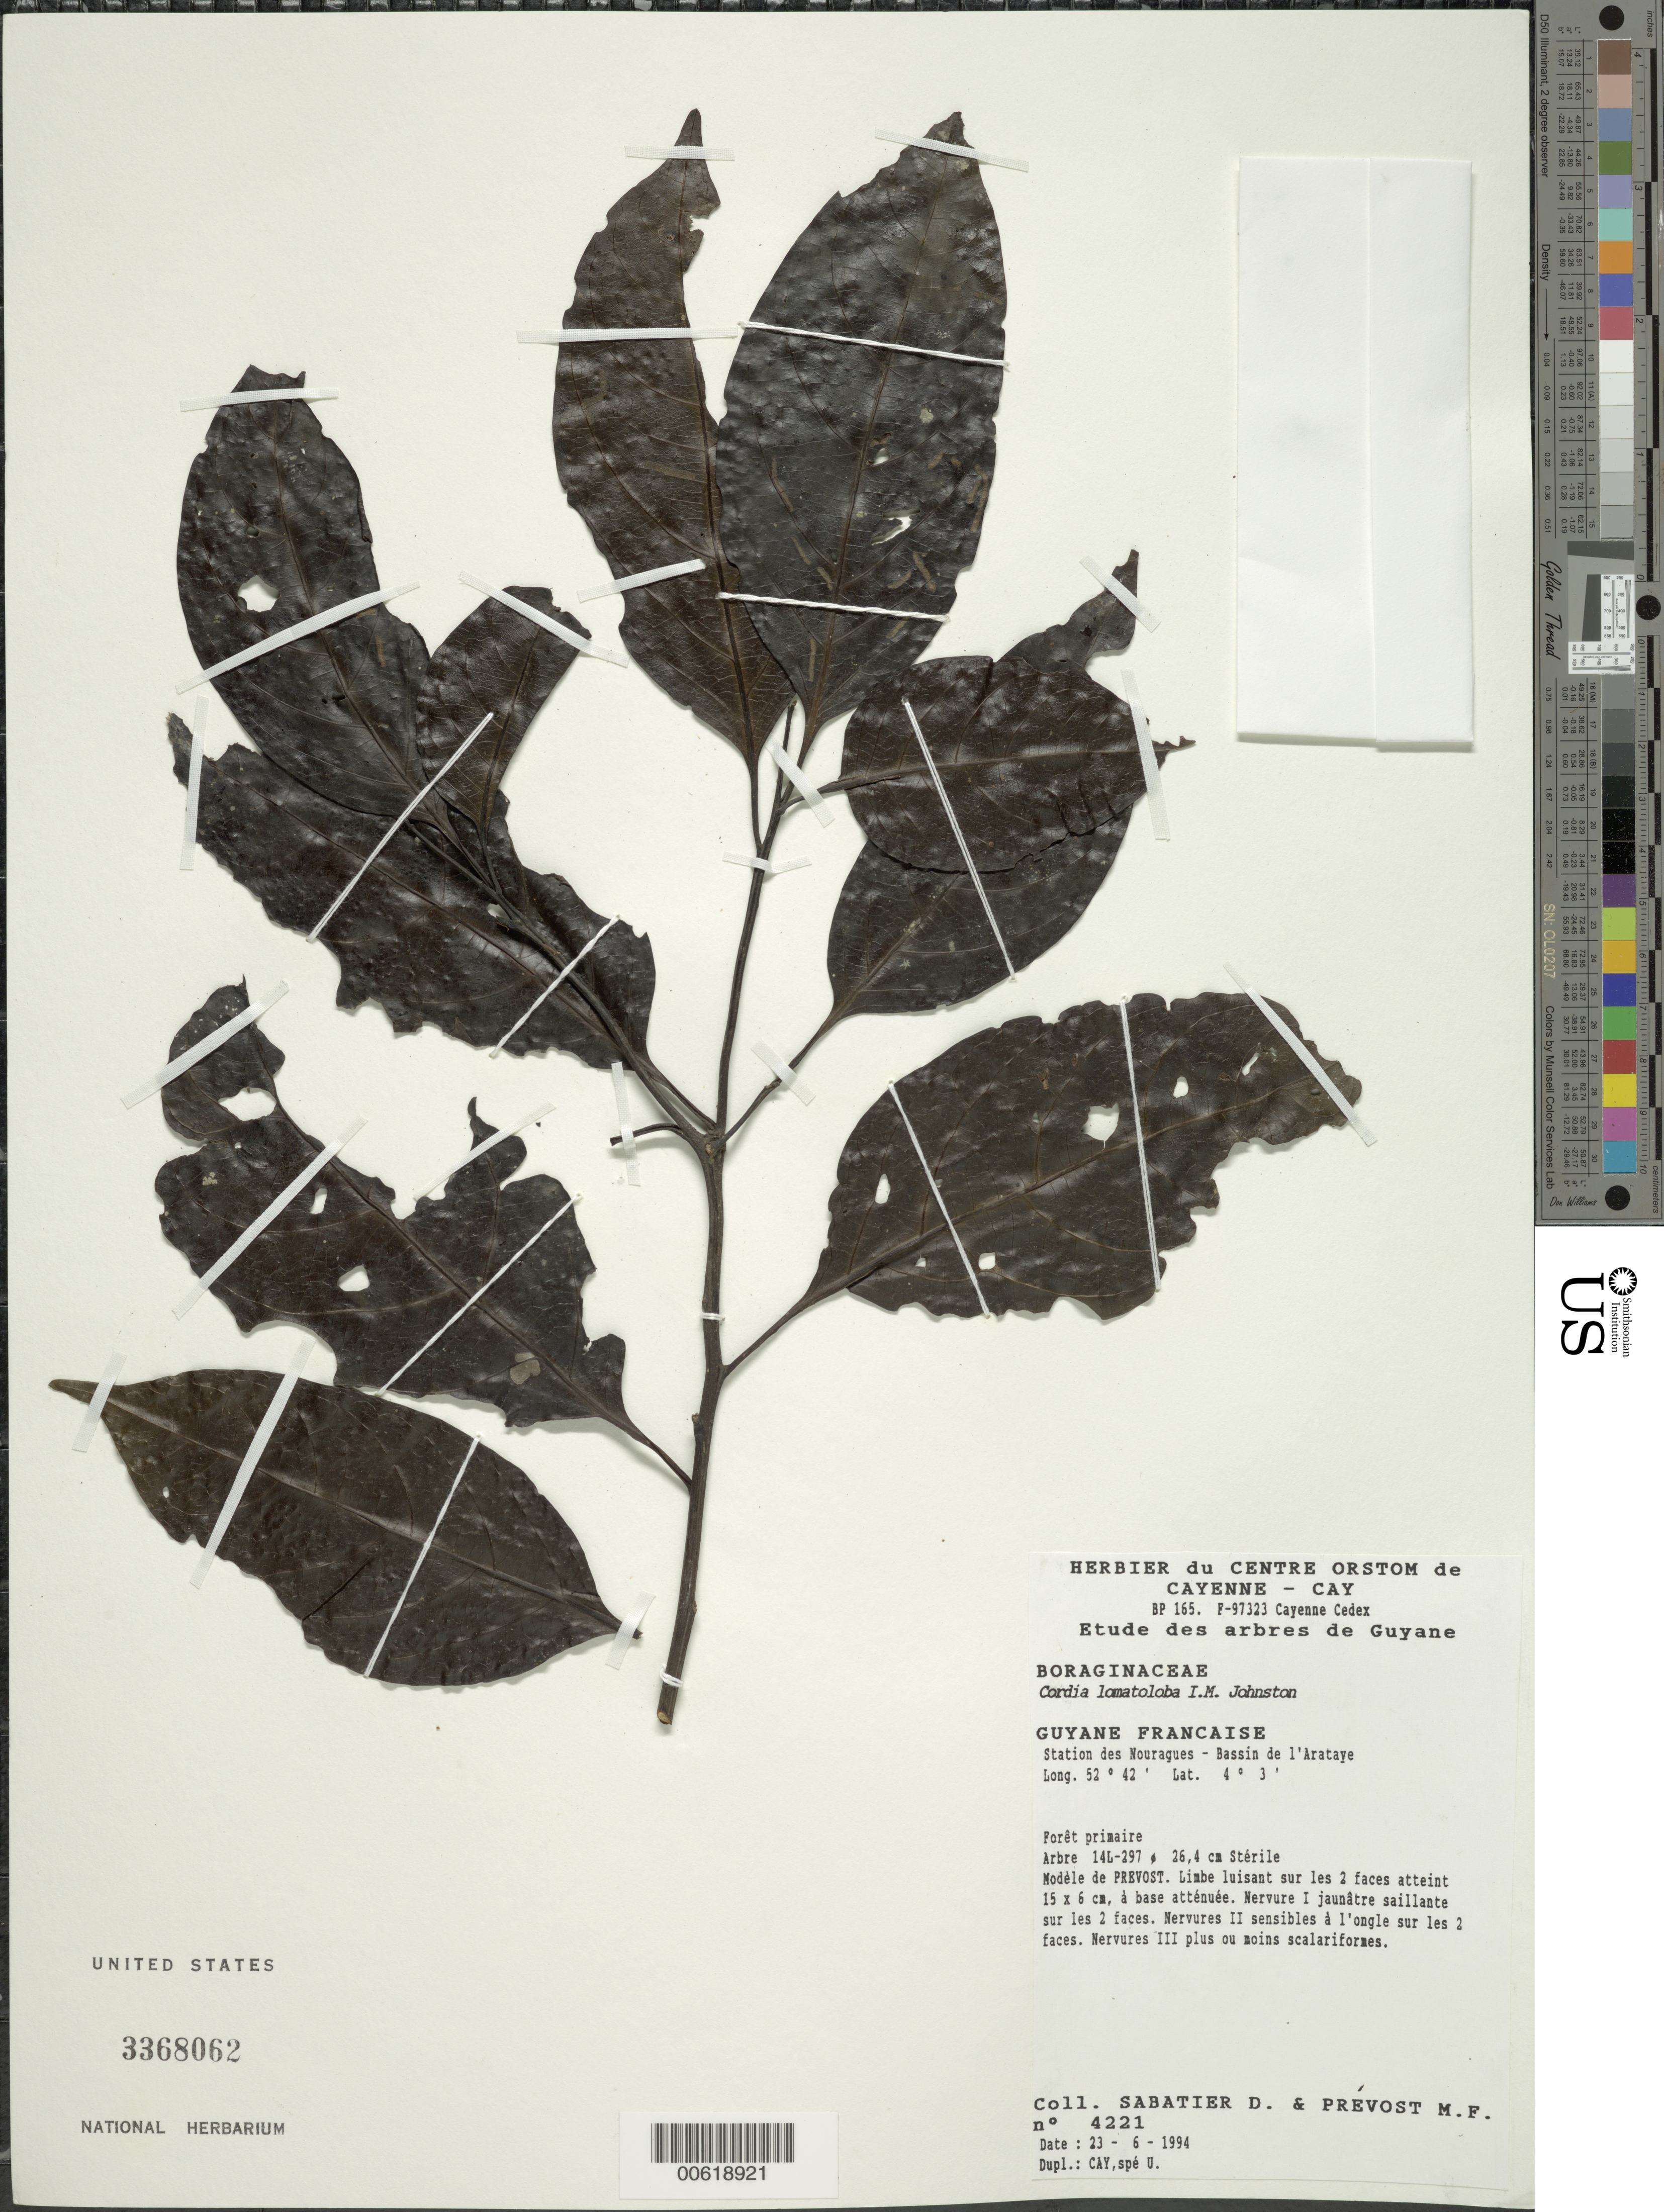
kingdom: Plantae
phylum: Tracheophyta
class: Magnoliopsida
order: Boraginales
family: Cordiaceae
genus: Cordia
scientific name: Cordia lomatoloba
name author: I.M. Johnst.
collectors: D. Sabatier & M. Prévost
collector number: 4221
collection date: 1994-06-23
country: French Guiana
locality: Guyane Francaise. Station des Nouragues - Bassin de l'Arataye.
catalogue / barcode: US 3368062